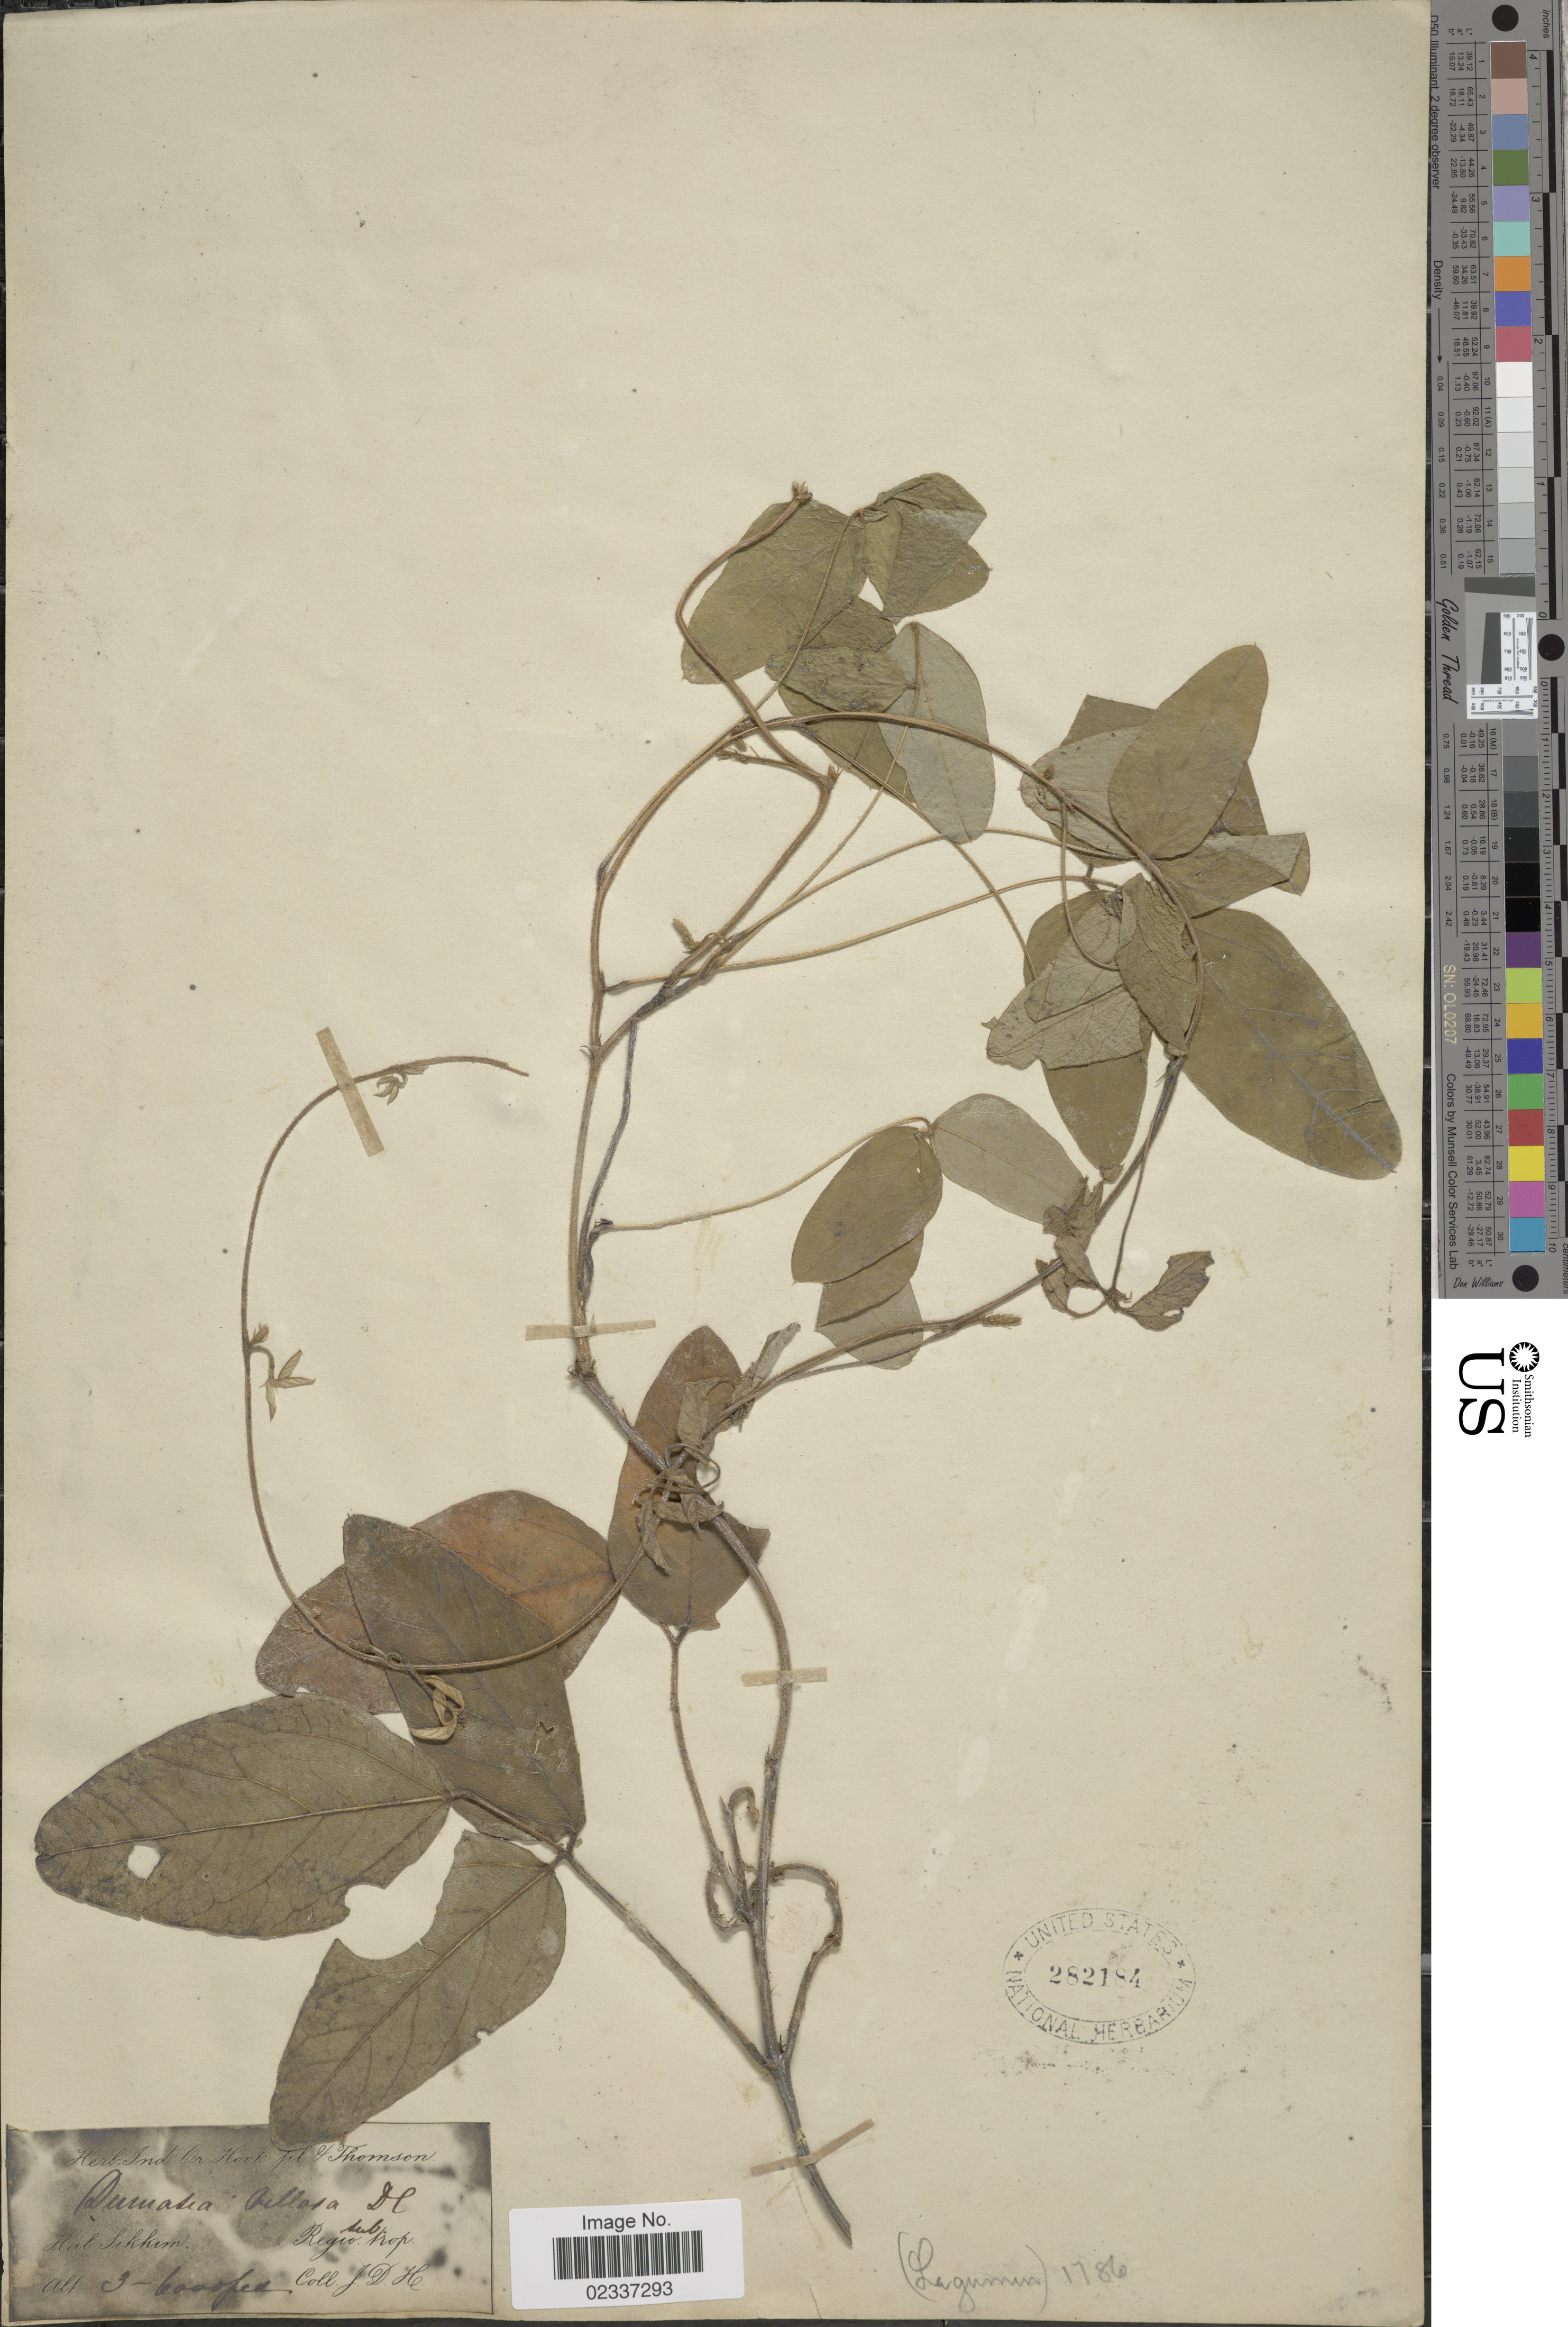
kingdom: Plantae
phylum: Tracheophyta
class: Magnoliopsida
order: Fabales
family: Fabaceae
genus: Dumasia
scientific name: Dumasia villosa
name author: DC.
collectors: J. D. Hooker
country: India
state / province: Sikkim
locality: Sikkim, Regio subtrop.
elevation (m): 914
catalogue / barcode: US 282184